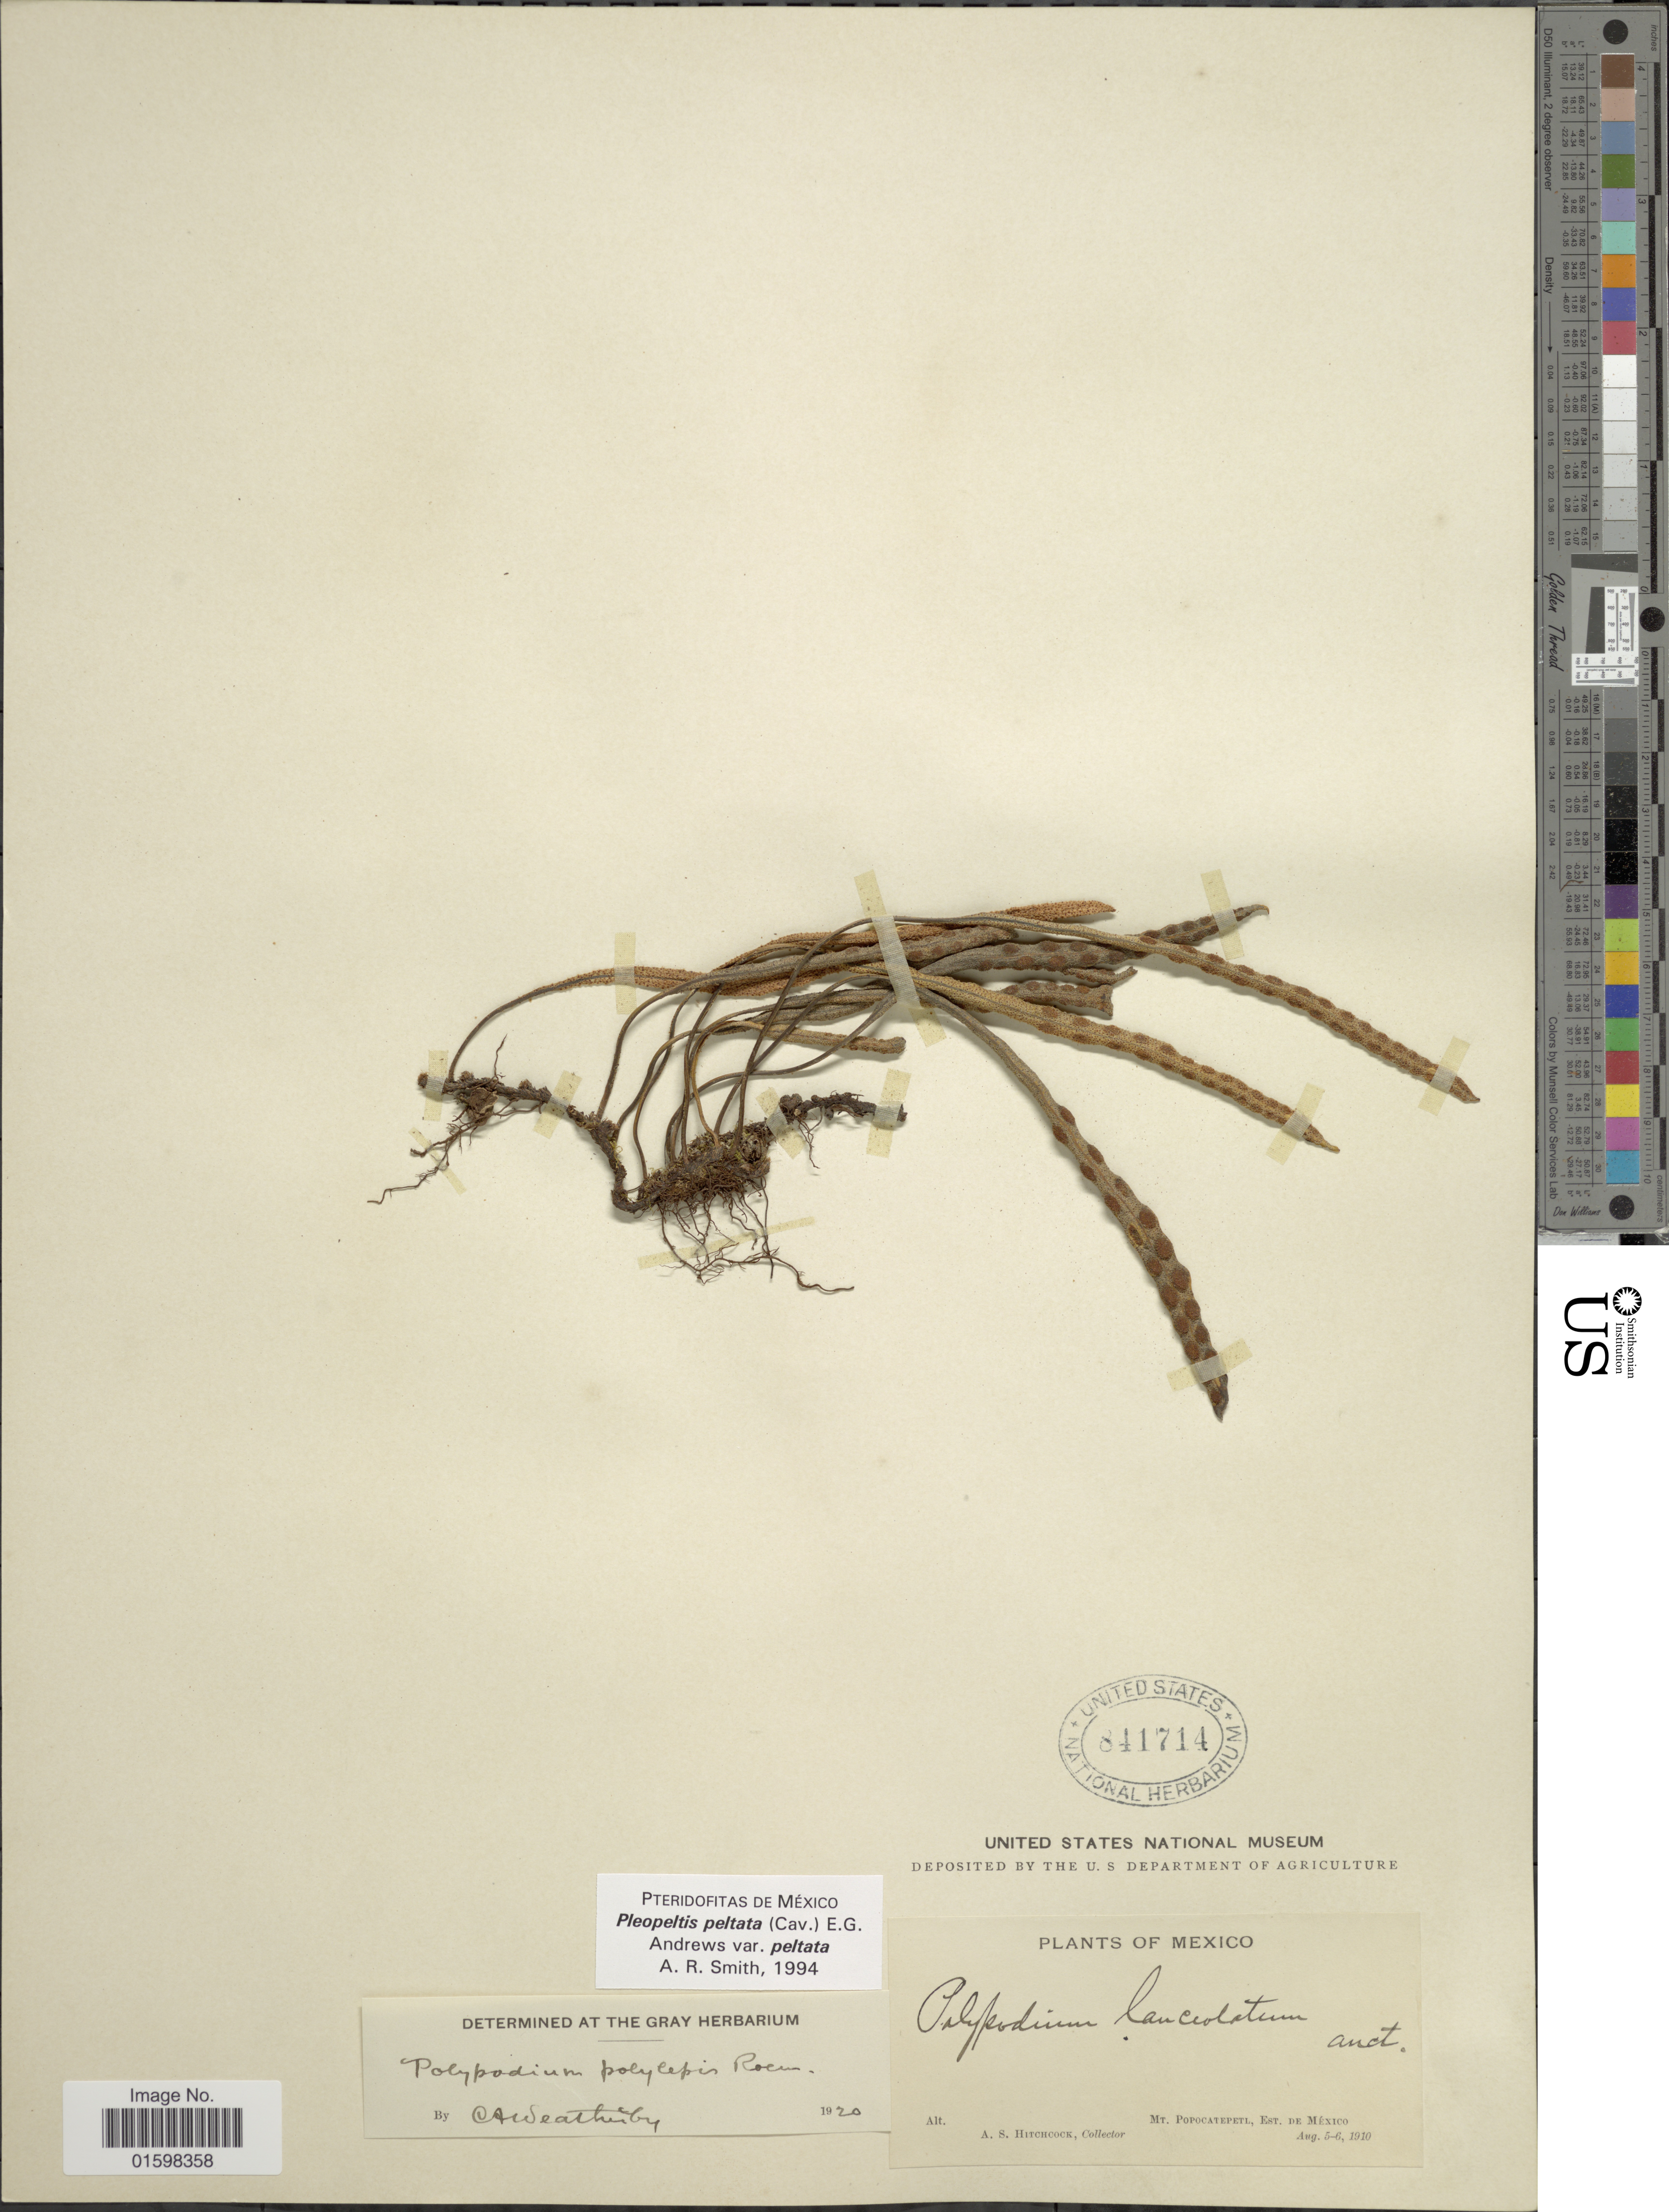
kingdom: Plantae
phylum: Tracheophyta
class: Polypodiopsida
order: Polypodiales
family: Polypodiaceae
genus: Pleopeltis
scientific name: Pleopeltis polylepis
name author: (Roem. ex Kunze) T. Moore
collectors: A. S. Hitchcock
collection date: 1910-08-05/1910-08-06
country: Mexico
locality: Mt.Popocatepetl. Est. de Mexico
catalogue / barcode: US 841714